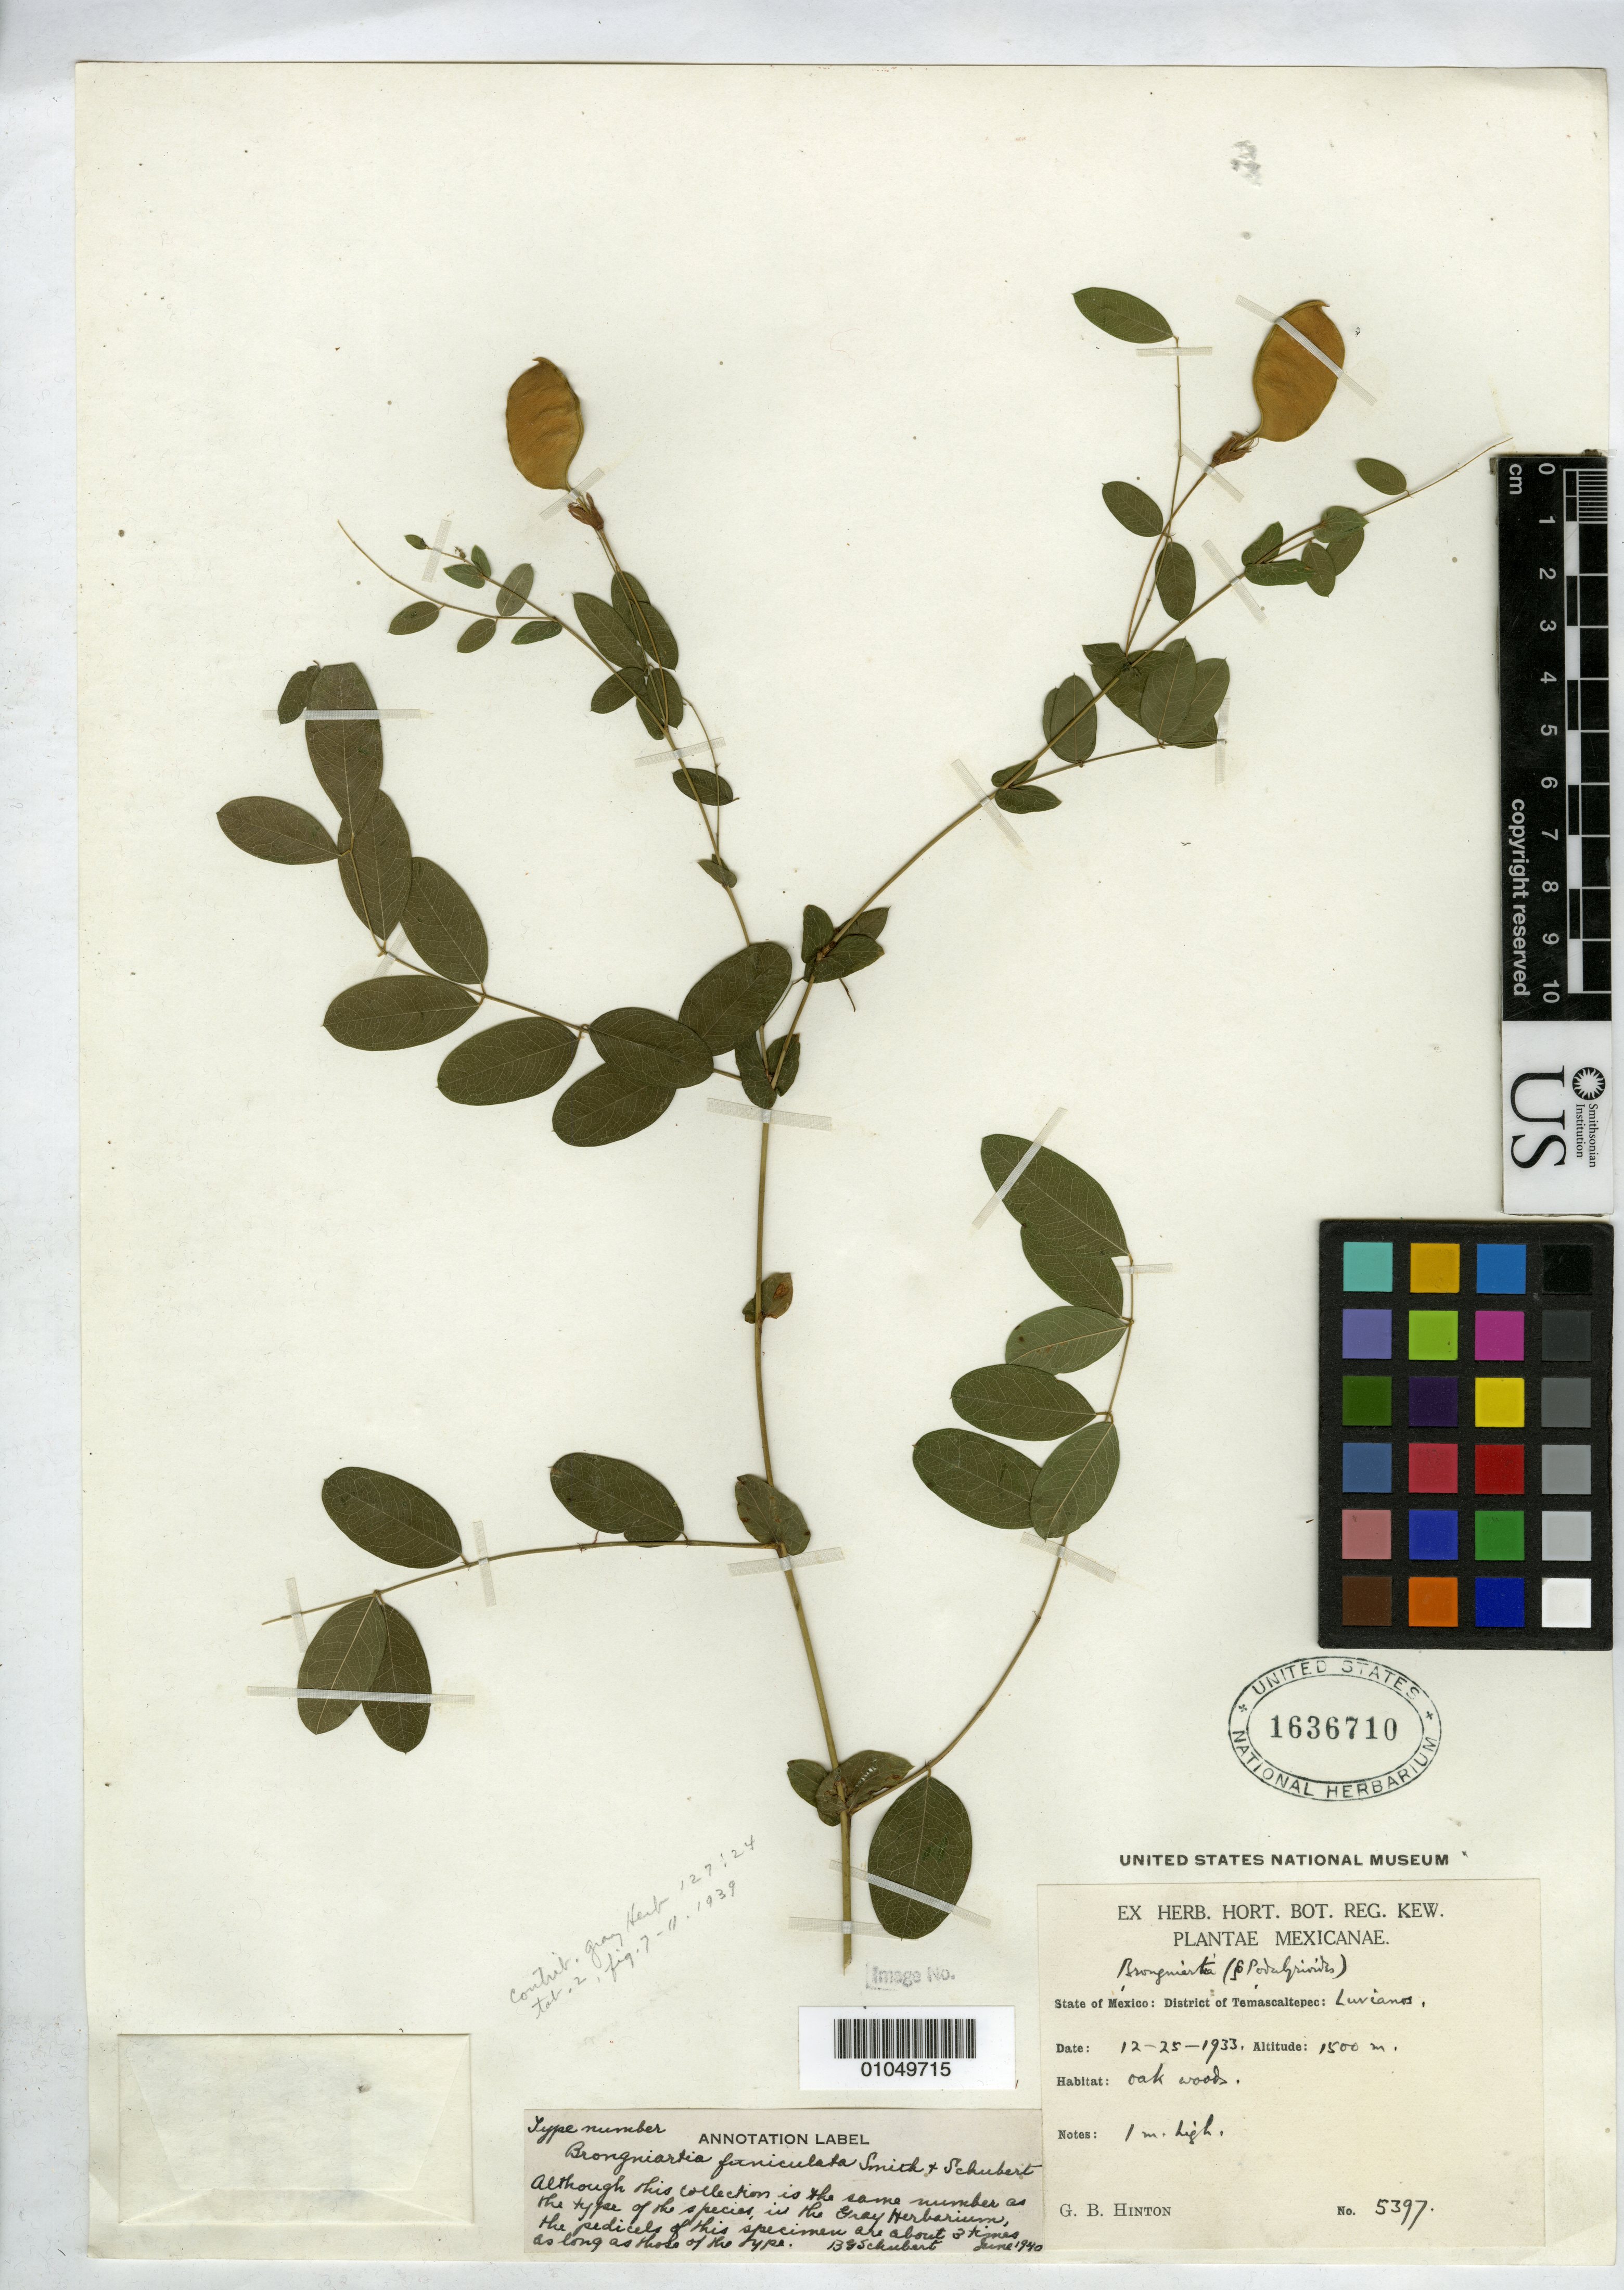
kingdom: Plantae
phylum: Tracheophyta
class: Magnoliopsida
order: Fabales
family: Fabaceae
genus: Brongniartia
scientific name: Brongniartia funiculata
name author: L.B. Sm. & B.G. Schub.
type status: Possible Isotype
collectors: G. B. Hinton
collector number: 5397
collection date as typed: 25 Dec 1933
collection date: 1933-12-25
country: Mexico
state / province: México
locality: State of México: District of Temascaltepec: Luvianos.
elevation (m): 1500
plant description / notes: "Although this collection is the same number as the type of the species in the Gray Herbarium, the pedicels of this specimen are about 3 times as long as those of the type." [annotation by B.G. Schubert, 1940]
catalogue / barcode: US 1636710